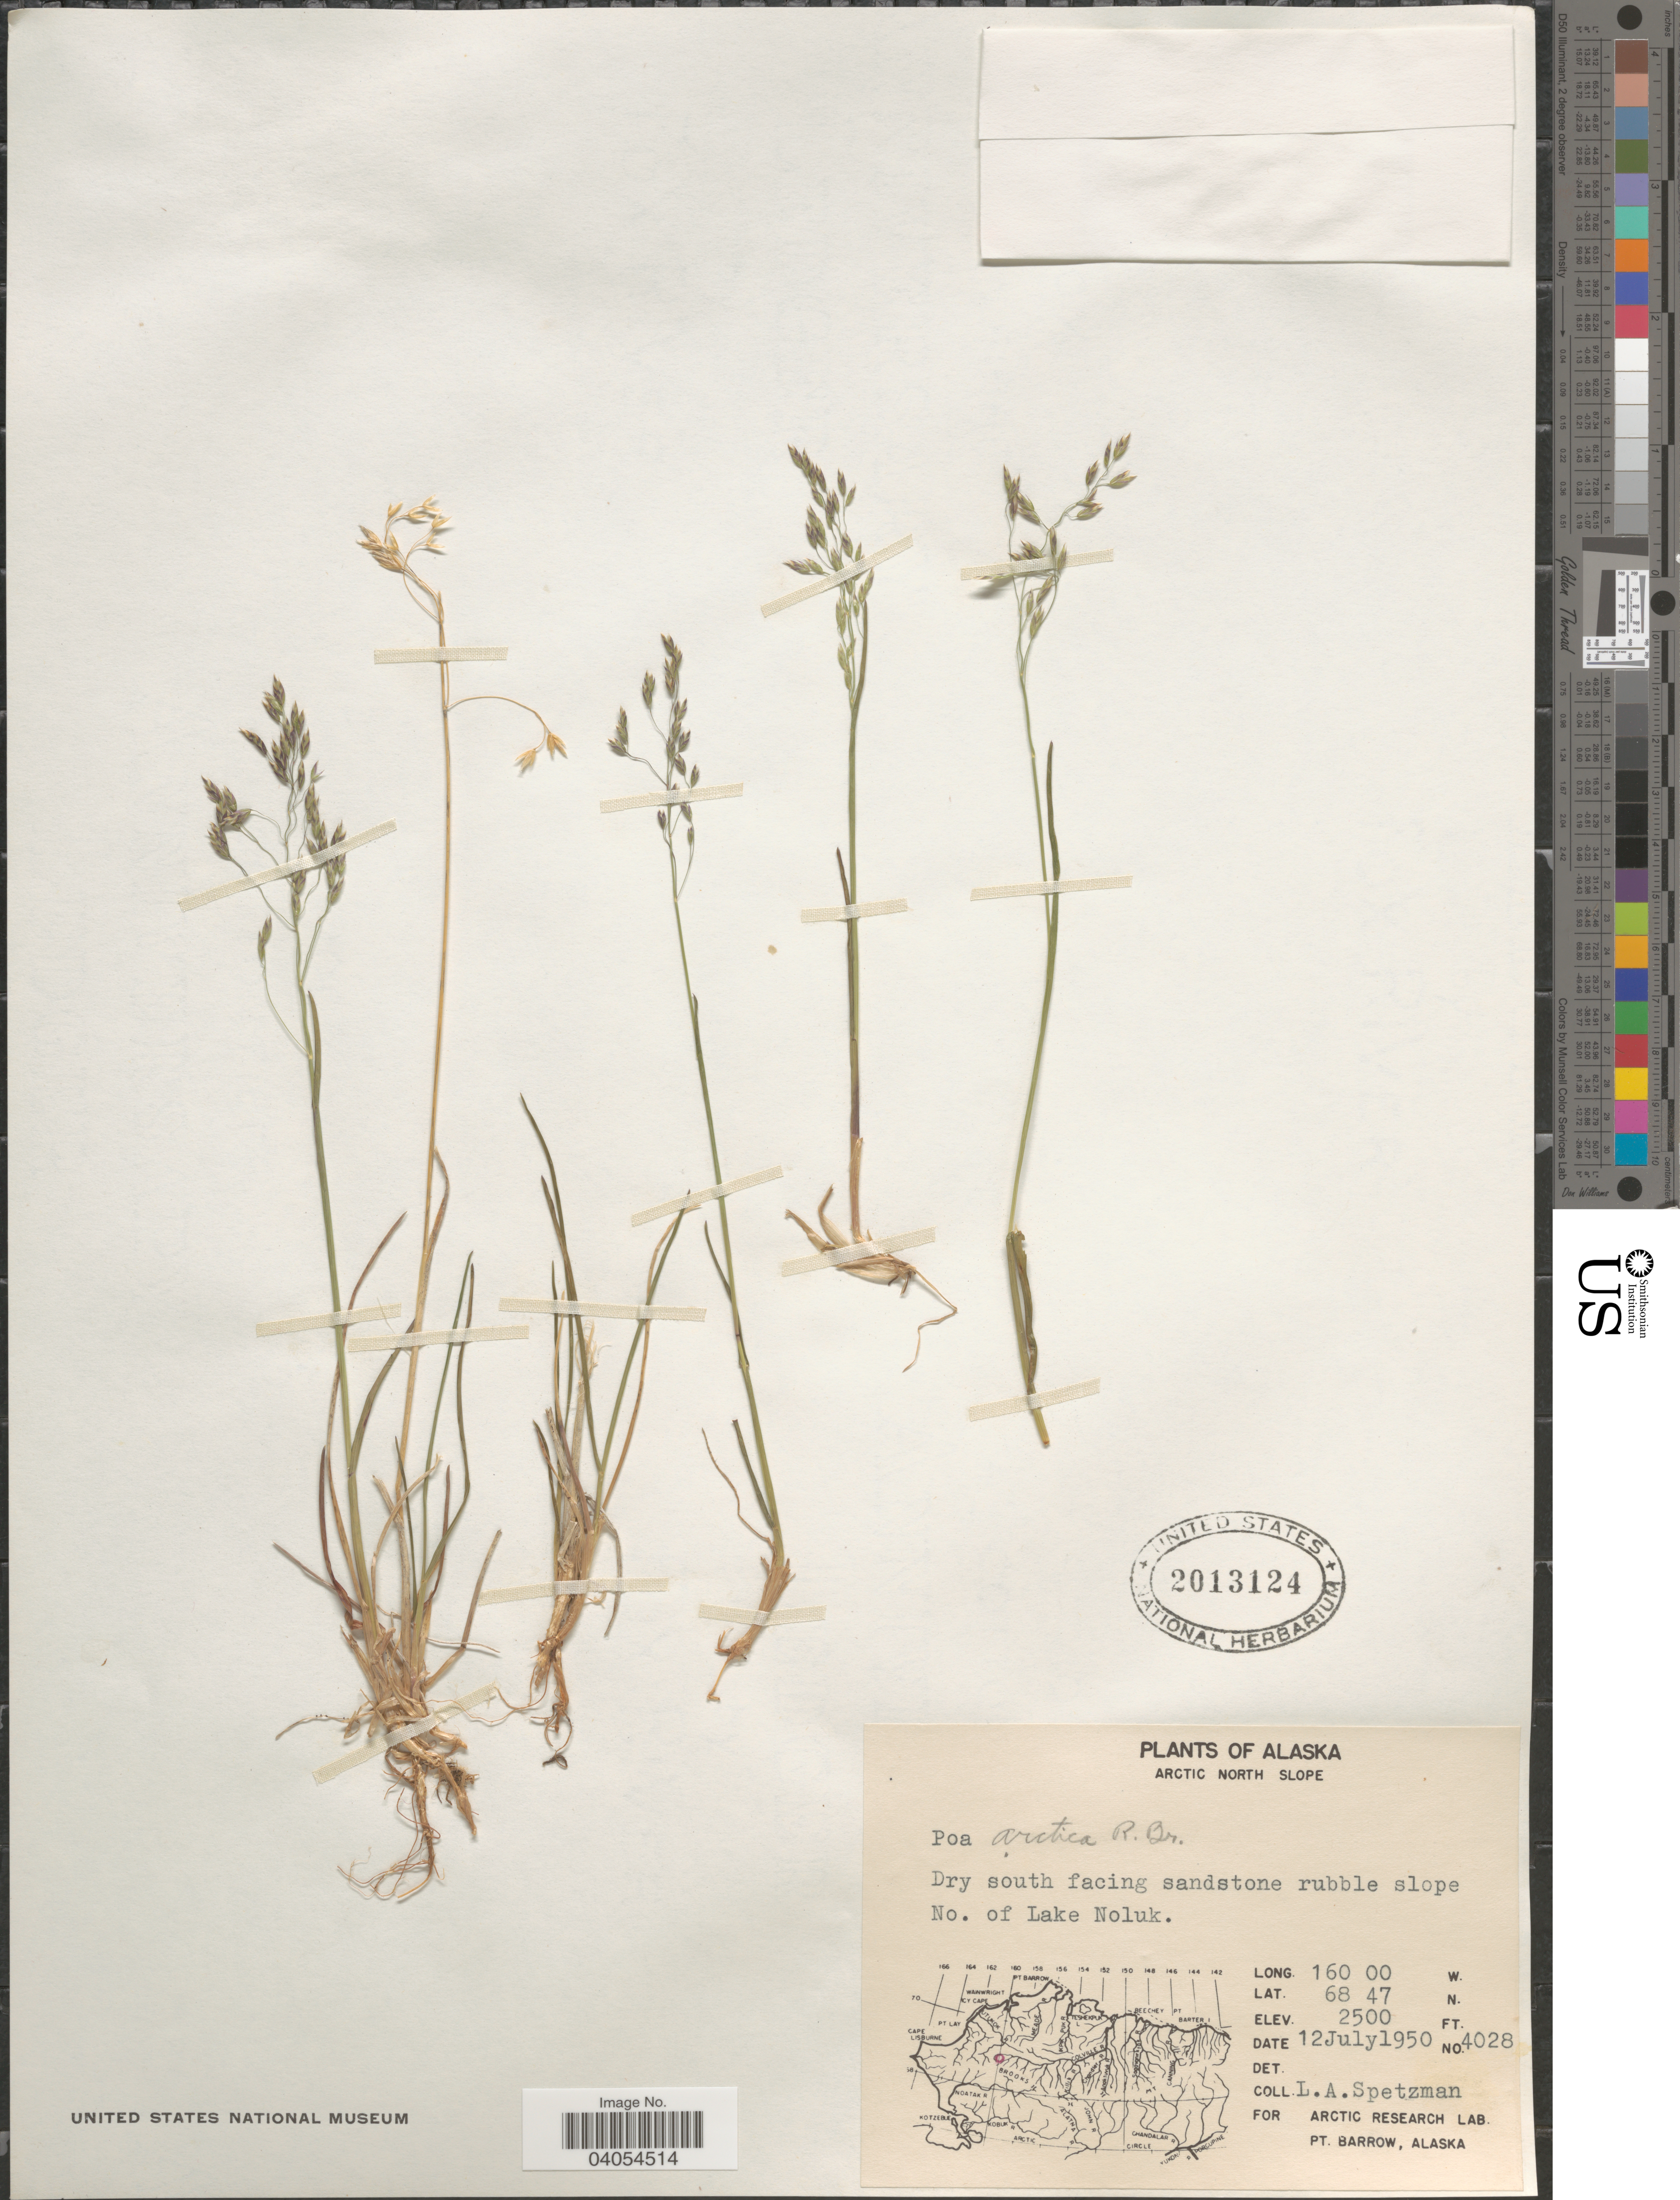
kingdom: Plantae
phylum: Tracheophyta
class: Liliopsida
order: Poales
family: Poaceae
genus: Poa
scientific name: Poa arctica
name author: R. Br.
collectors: L. Spetzman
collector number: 4028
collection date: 1950-07-12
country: United States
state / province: Alaska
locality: Arctic North Slope. Dry south facing sandstone rubble slope No. of Lake Noluk.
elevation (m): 762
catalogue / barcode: US 2013124